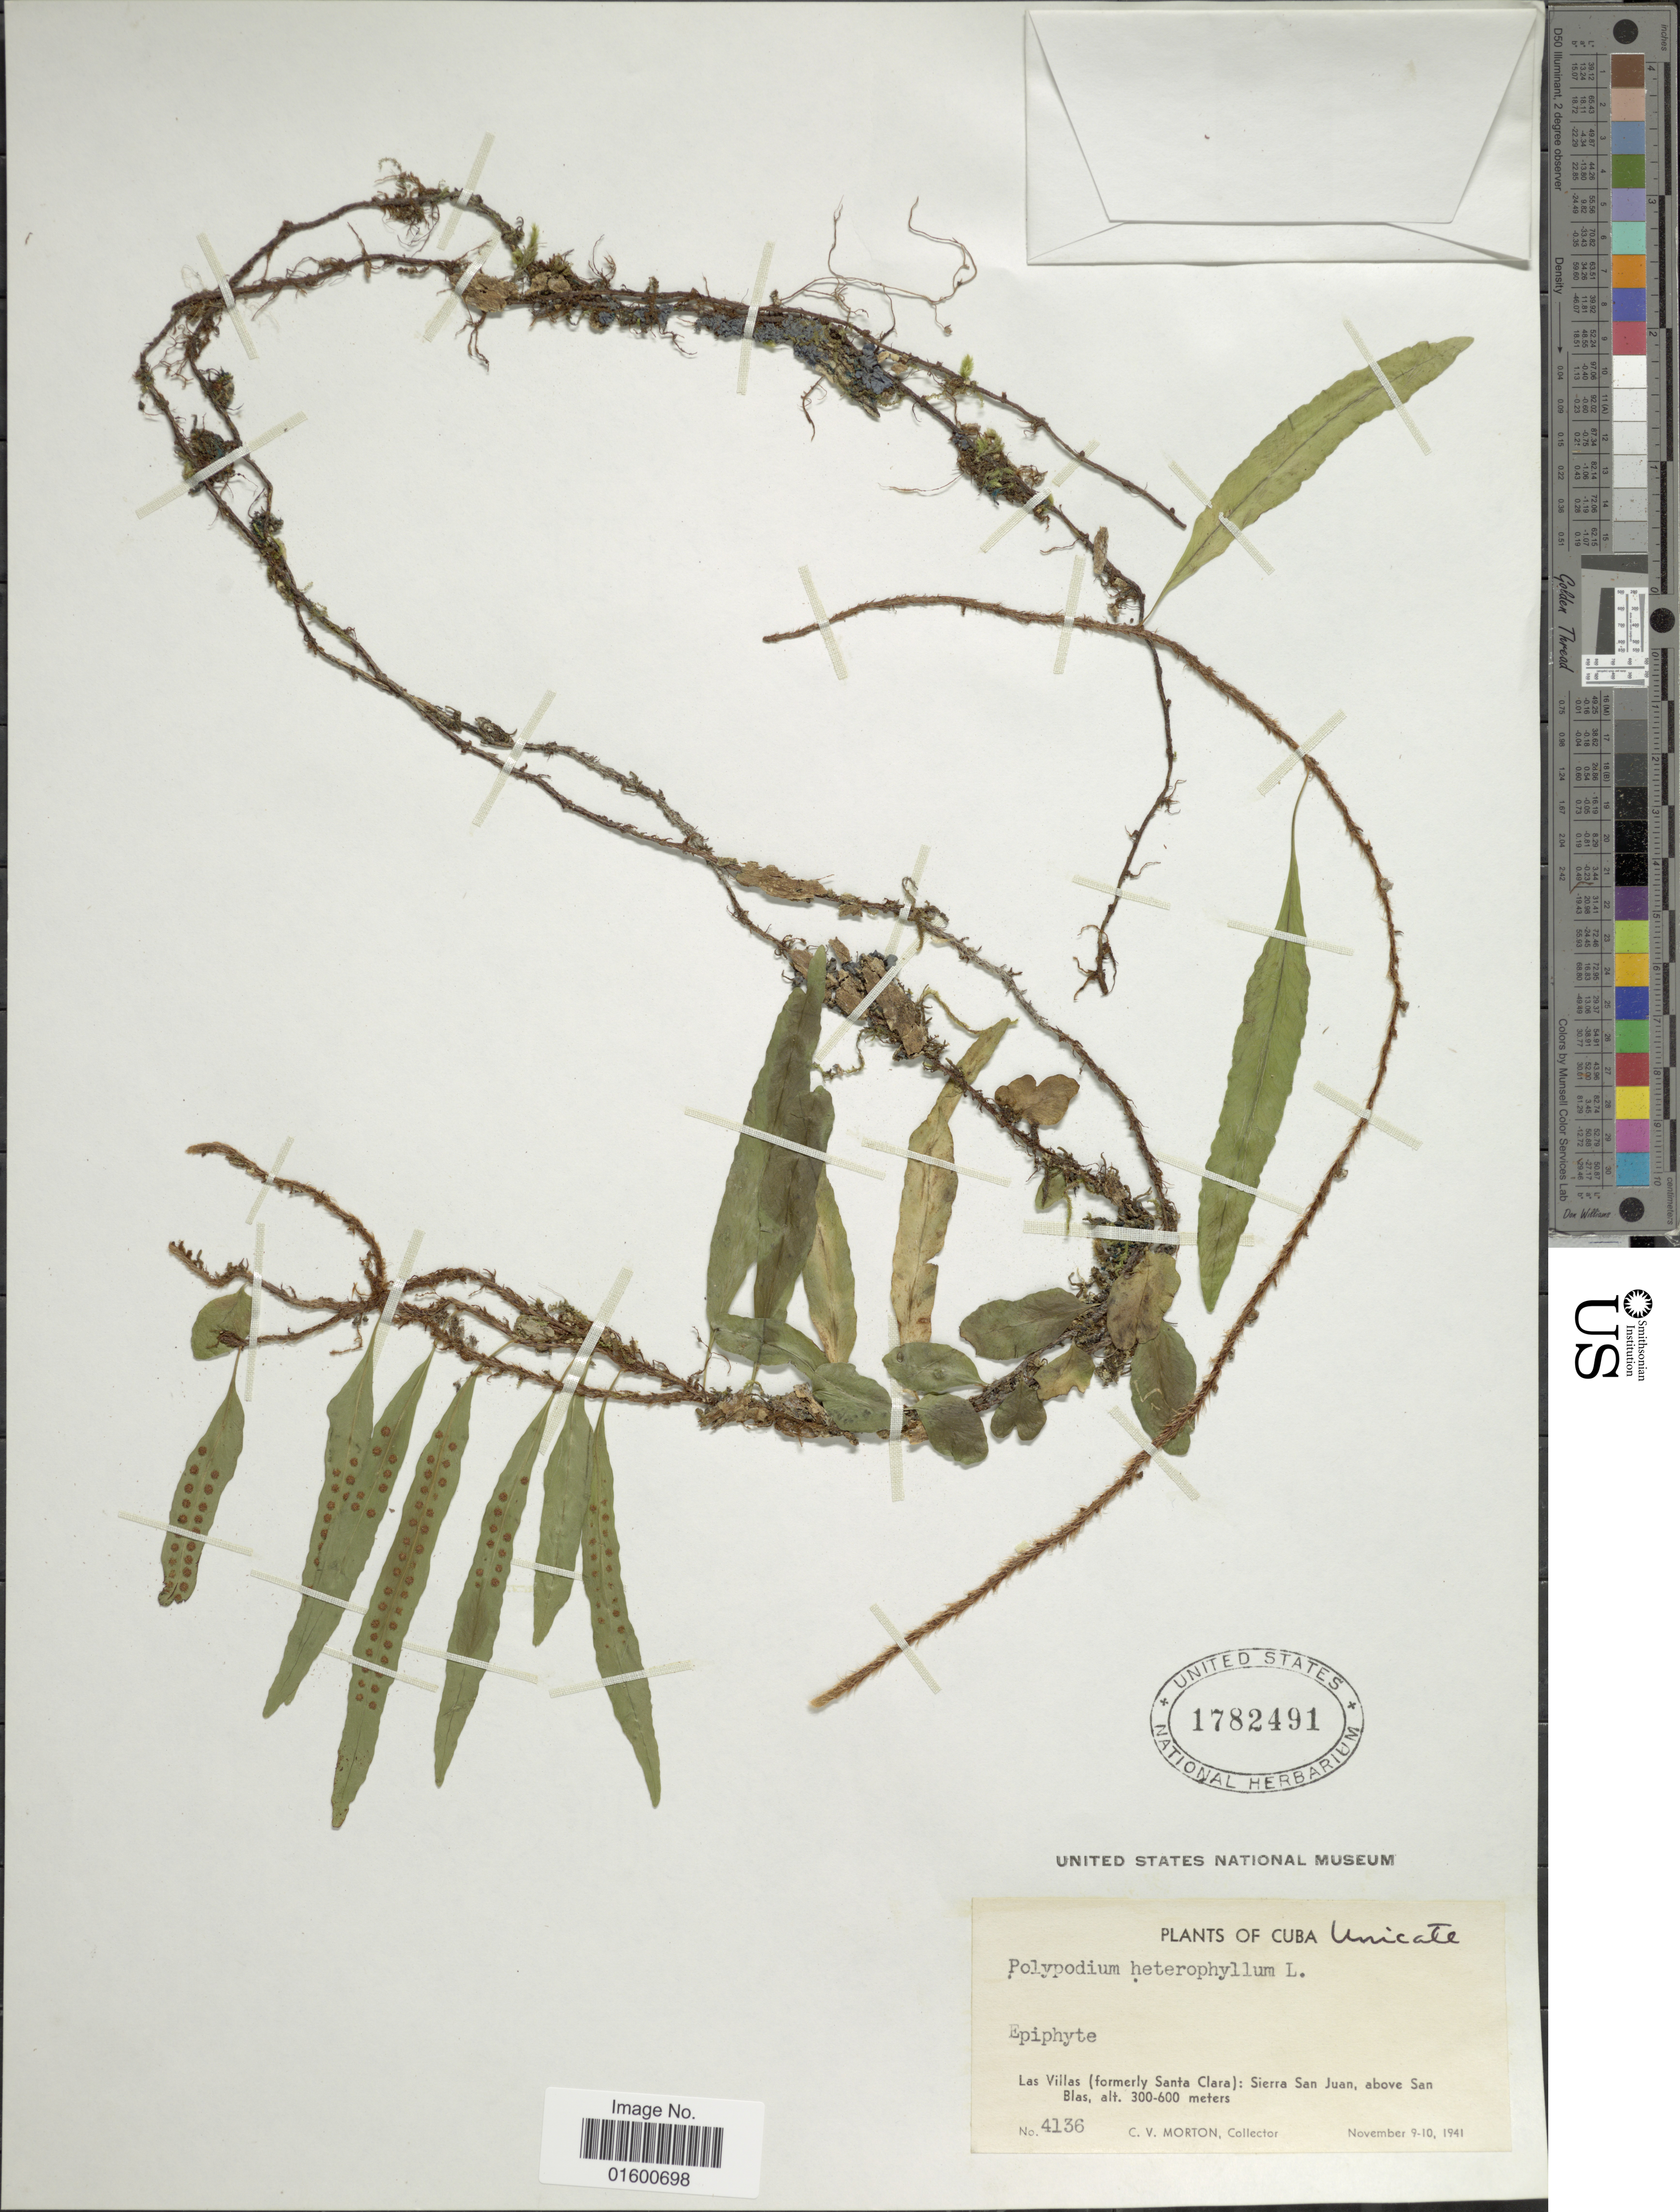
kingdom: Plantae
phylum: Tracheophyta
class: Polypodiopsida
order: Polypodiales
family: Polypodiaceae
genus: Microgramma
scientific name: Microgramma heterophylla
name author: (L.) Wherry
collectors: C. V. Morton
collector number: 4136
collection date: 1941-11-09/1941-11-10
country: Cuba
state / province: Las Villas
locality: Las Villas (formerly Santa Clara), Sierra San Juan, above San Blas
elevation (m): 300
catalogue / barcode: US 1782491